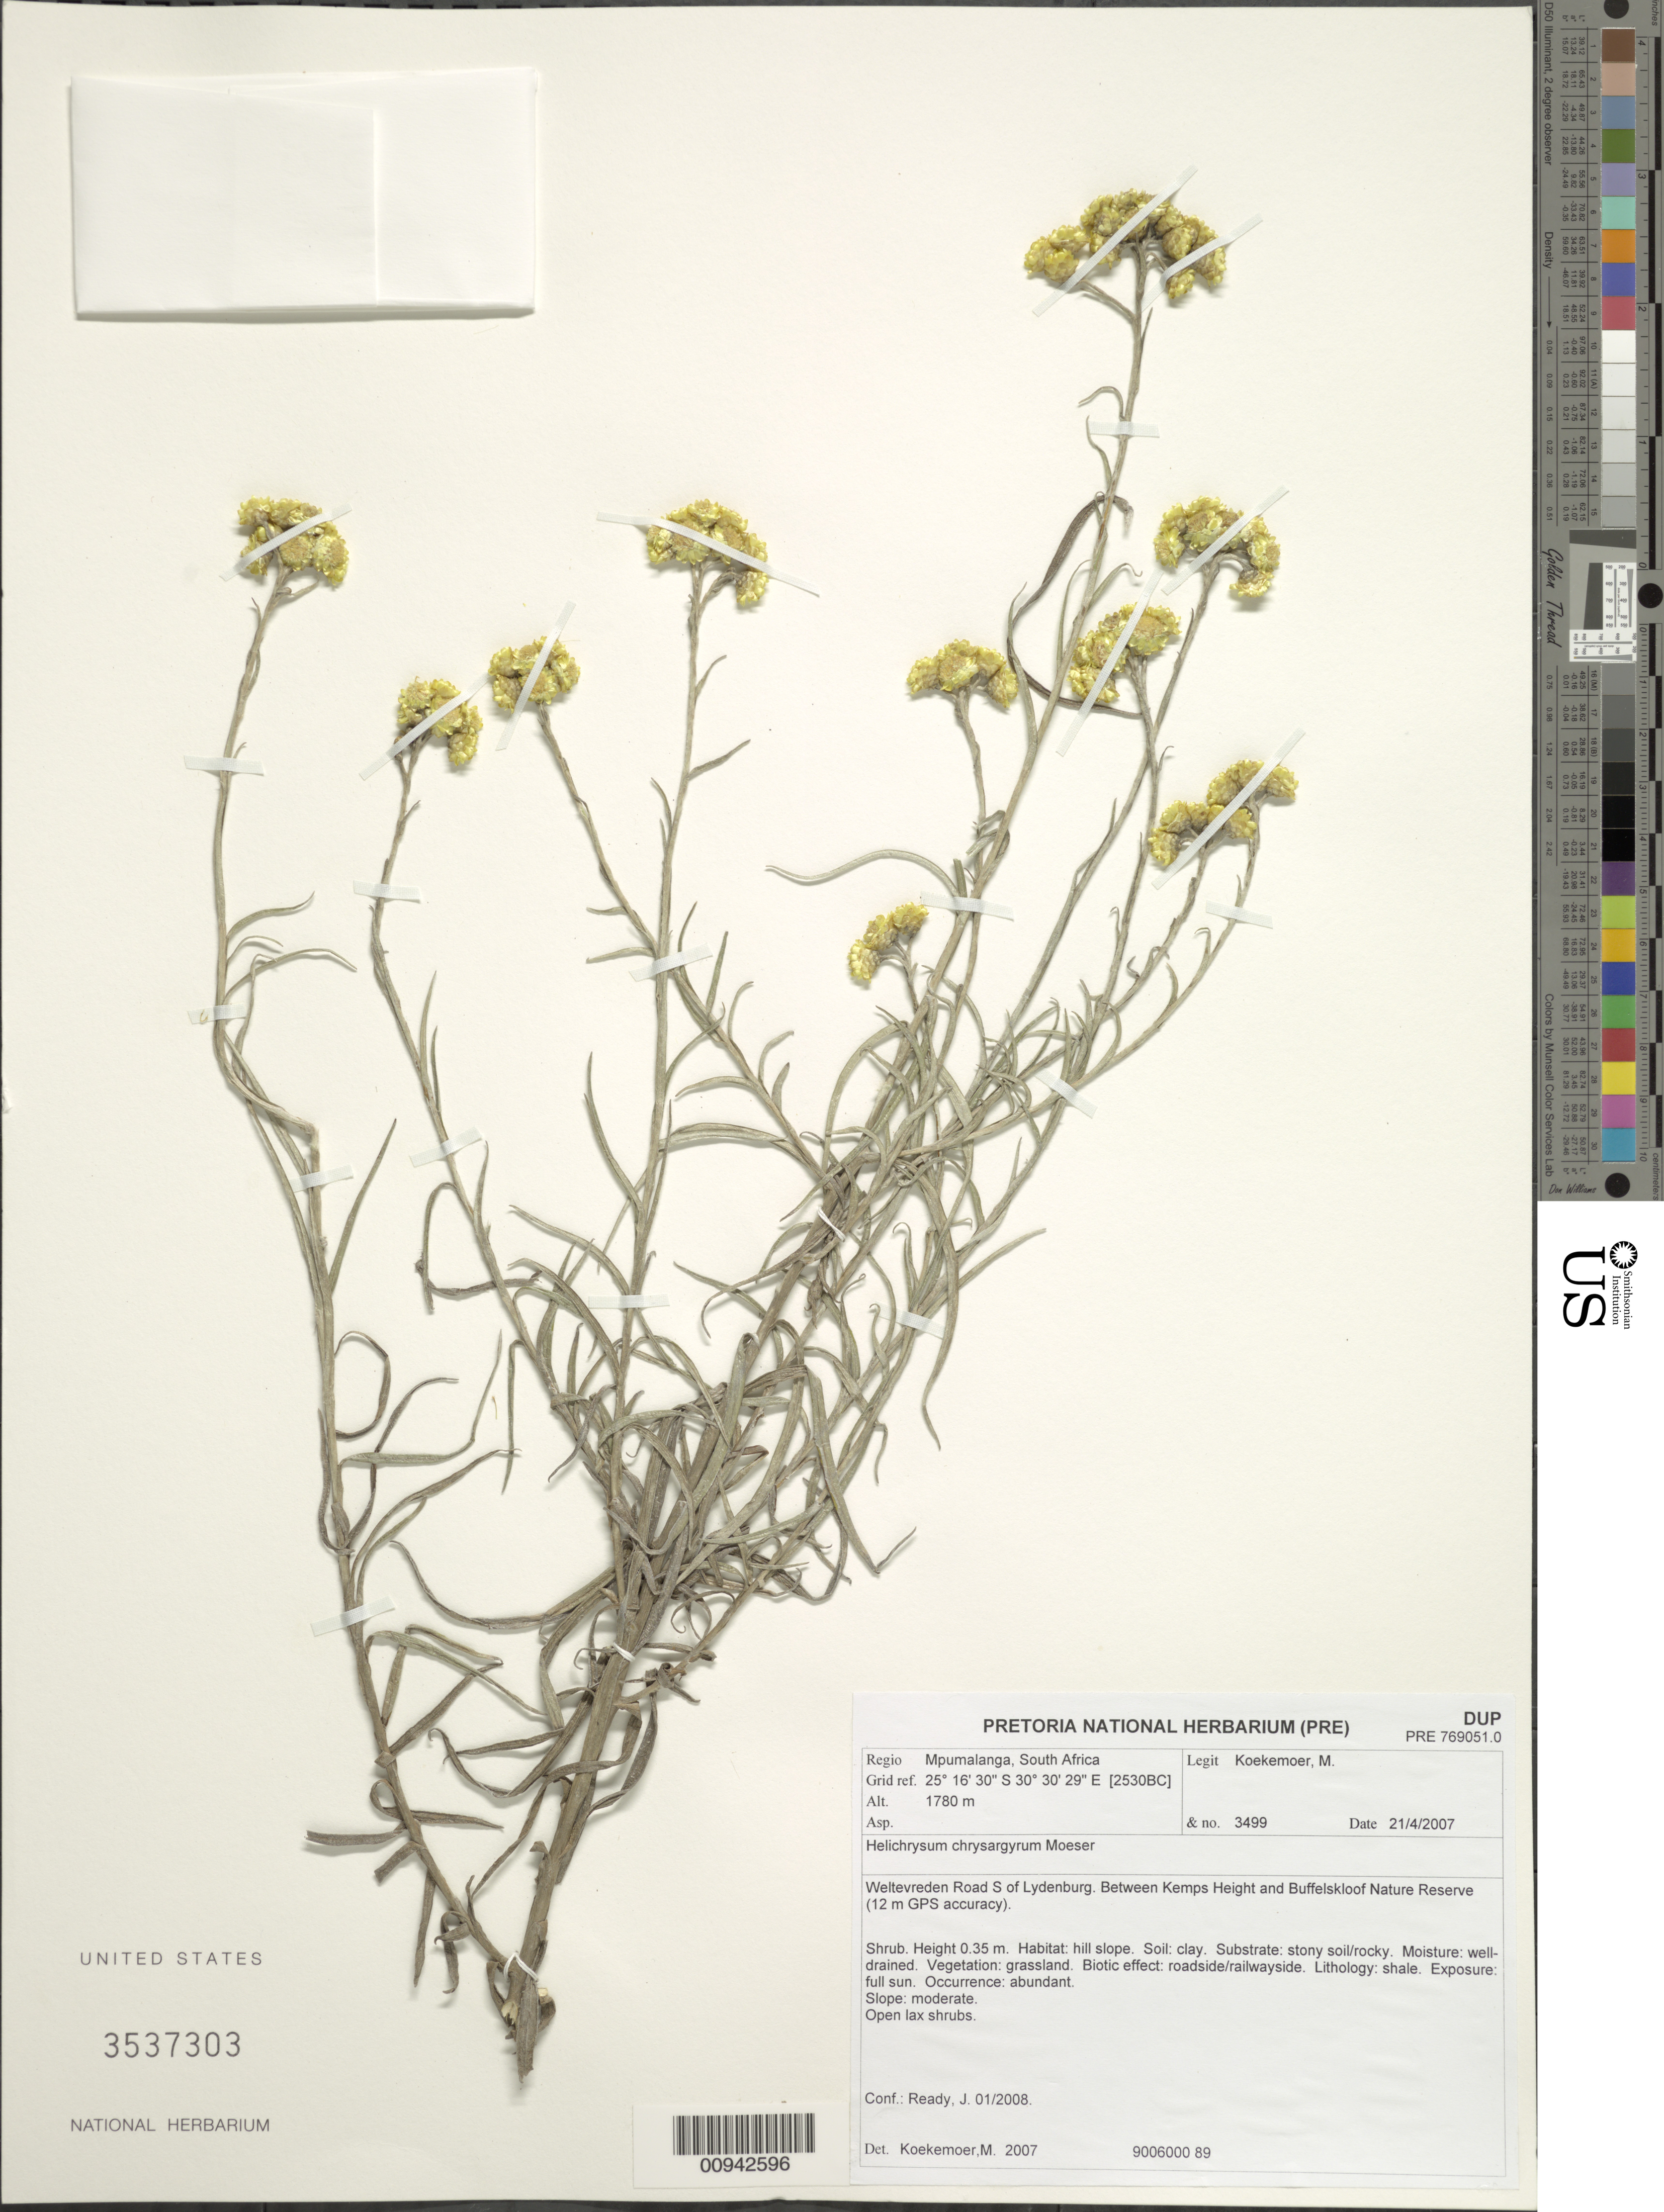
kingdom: Plantae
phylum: Tracheophyta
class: Magnoliopsida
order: Asterales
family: Asteraceae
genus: Helichrysum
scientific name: Helichrysum chrysargyrum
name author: Moeser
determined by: Koekemoer, M.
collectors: M. Koekemoer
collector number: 3499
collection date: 2007-04-21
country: South Africa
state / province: Mpumalanga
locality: Weltevreden Road S of Lydenburg. Between Kemps Height and Buffelskloof Nature Reserve (12m GPS accuracy)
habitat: Hill slope. Clay. Stony soil/rocky. Well-drained. Grassland. Roadside/railwayside. Shale. Full sun. Moderate slope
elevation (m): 1780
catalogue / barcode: US 3537303